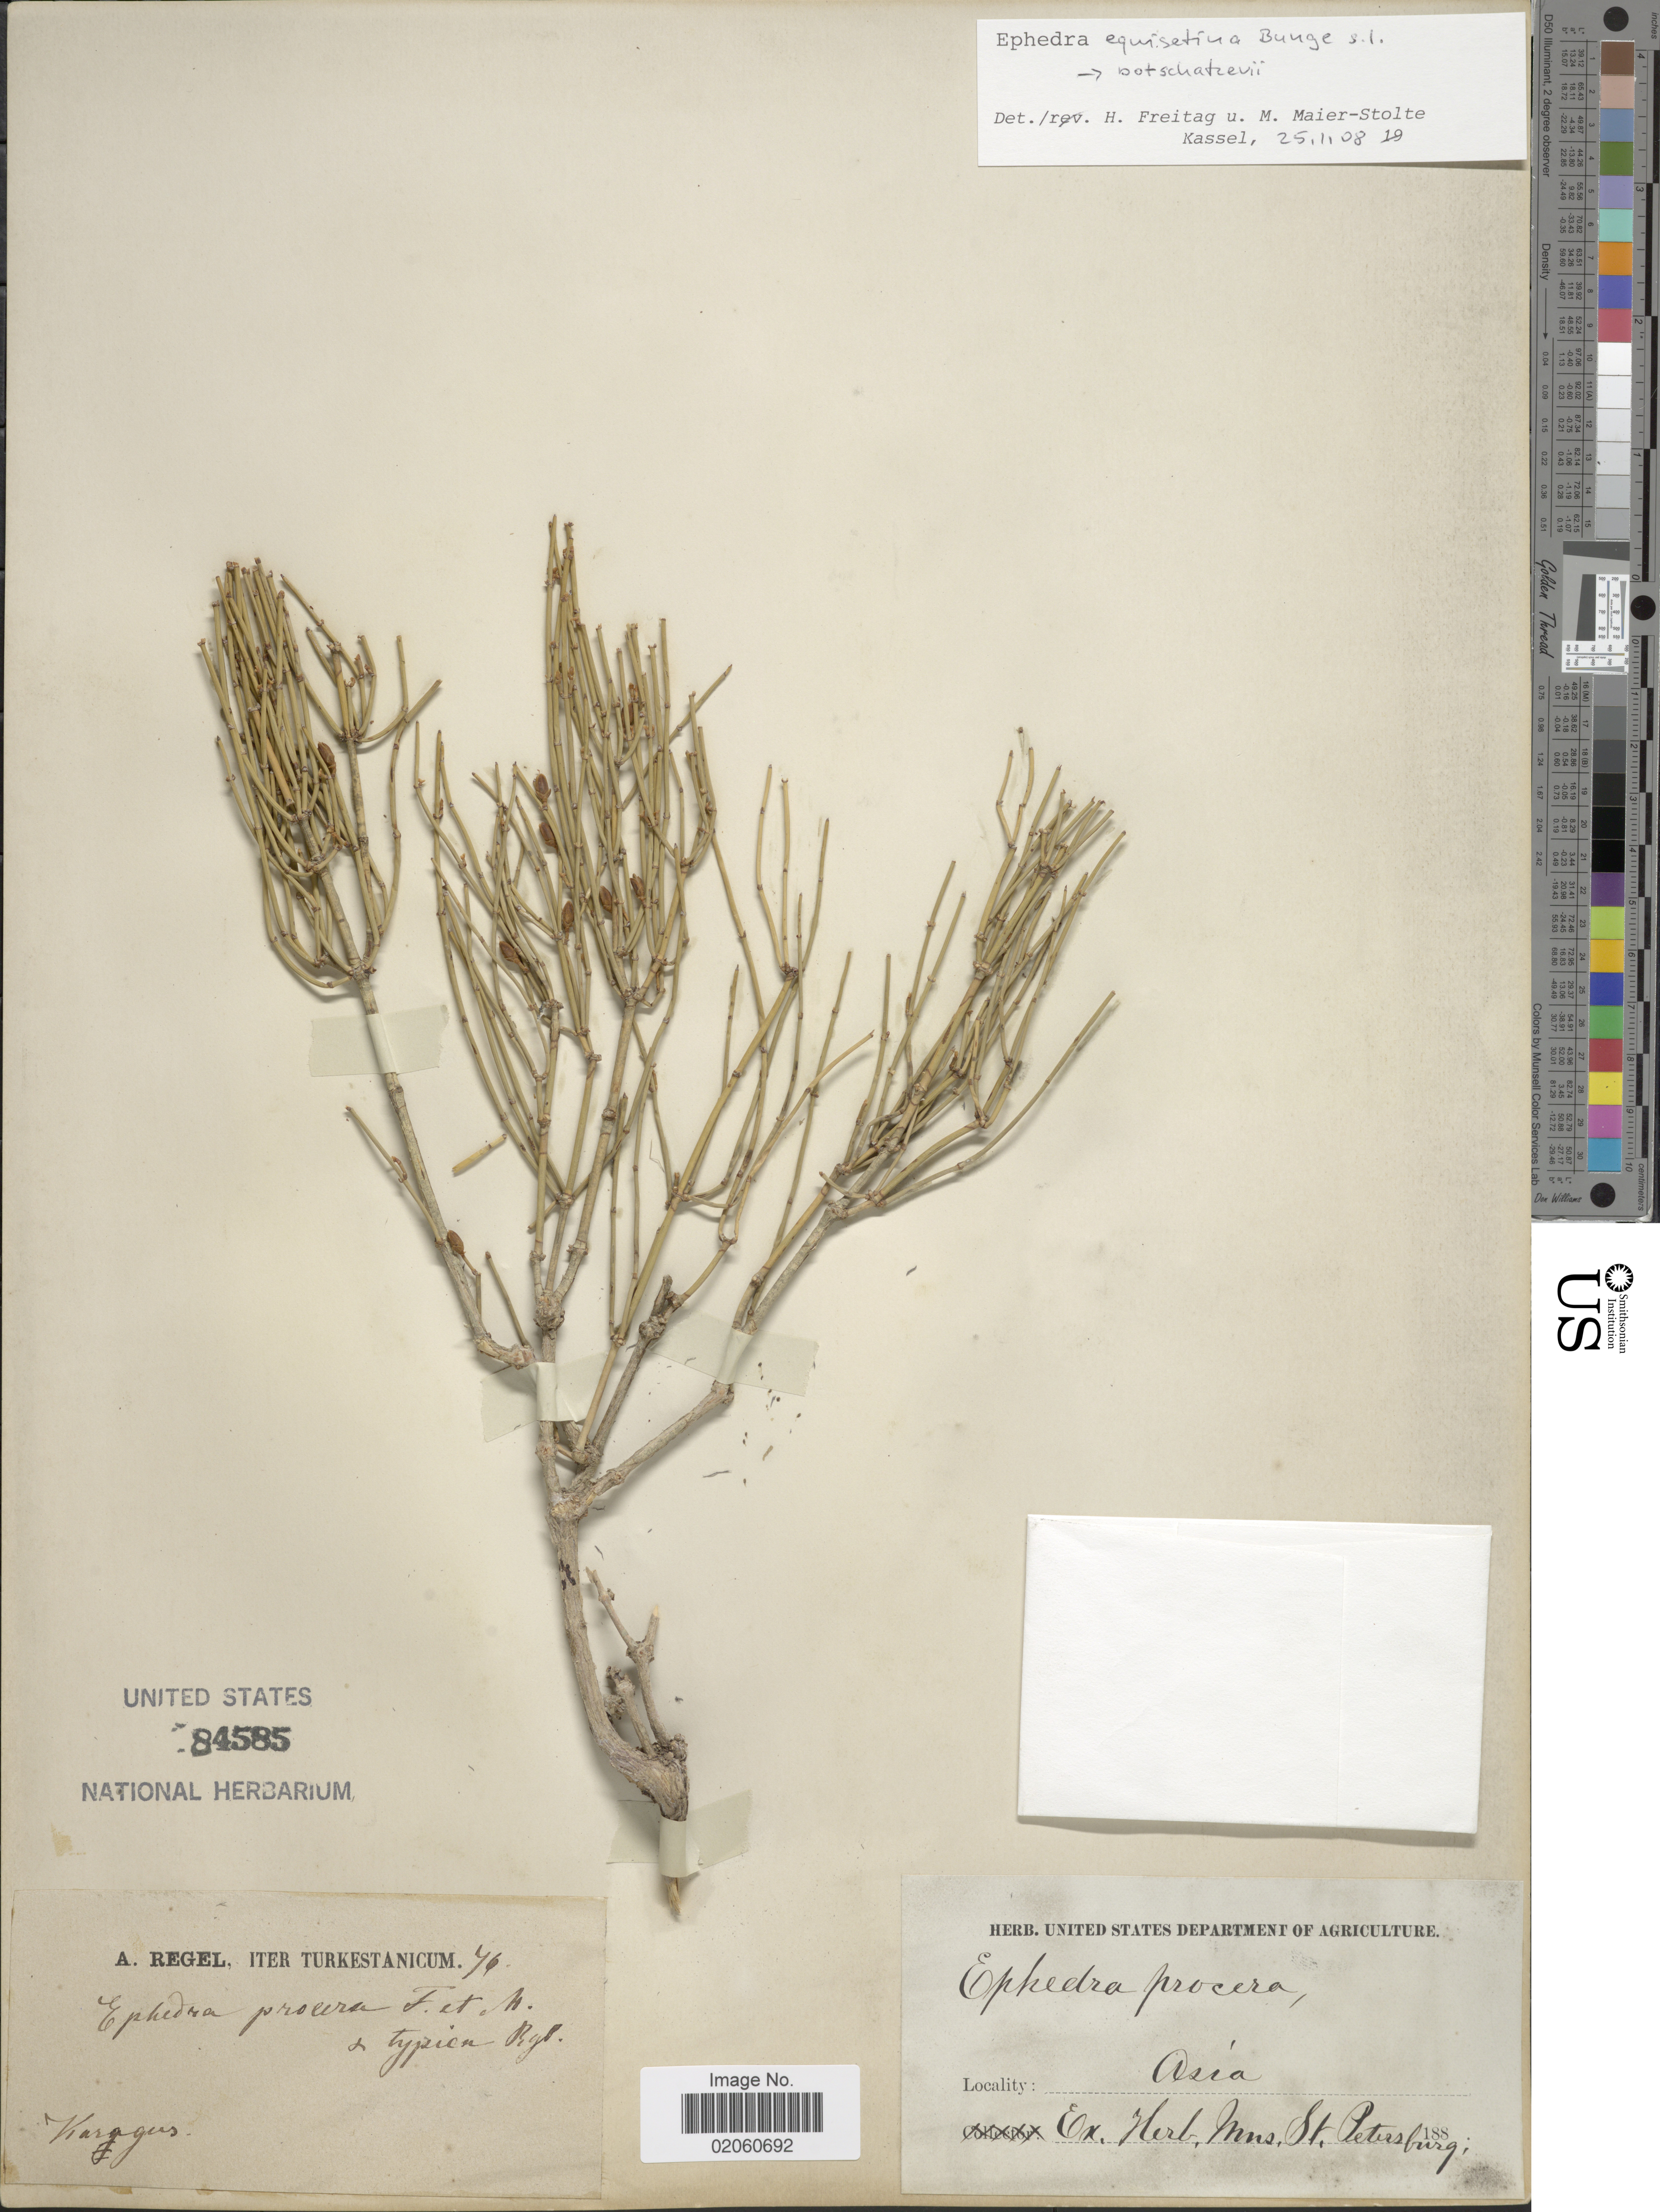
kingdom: Plantae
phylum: Tracheophyta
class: Gnetopsida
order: Ephedrales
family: Ephedraceae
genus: Ephedra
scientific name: Ephedra equisetina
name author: Bunge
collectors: A. Regel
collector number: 76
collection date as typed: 188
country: Kazakhstan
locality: Iter Turkestanicum. Karagus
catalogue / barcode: US 84585